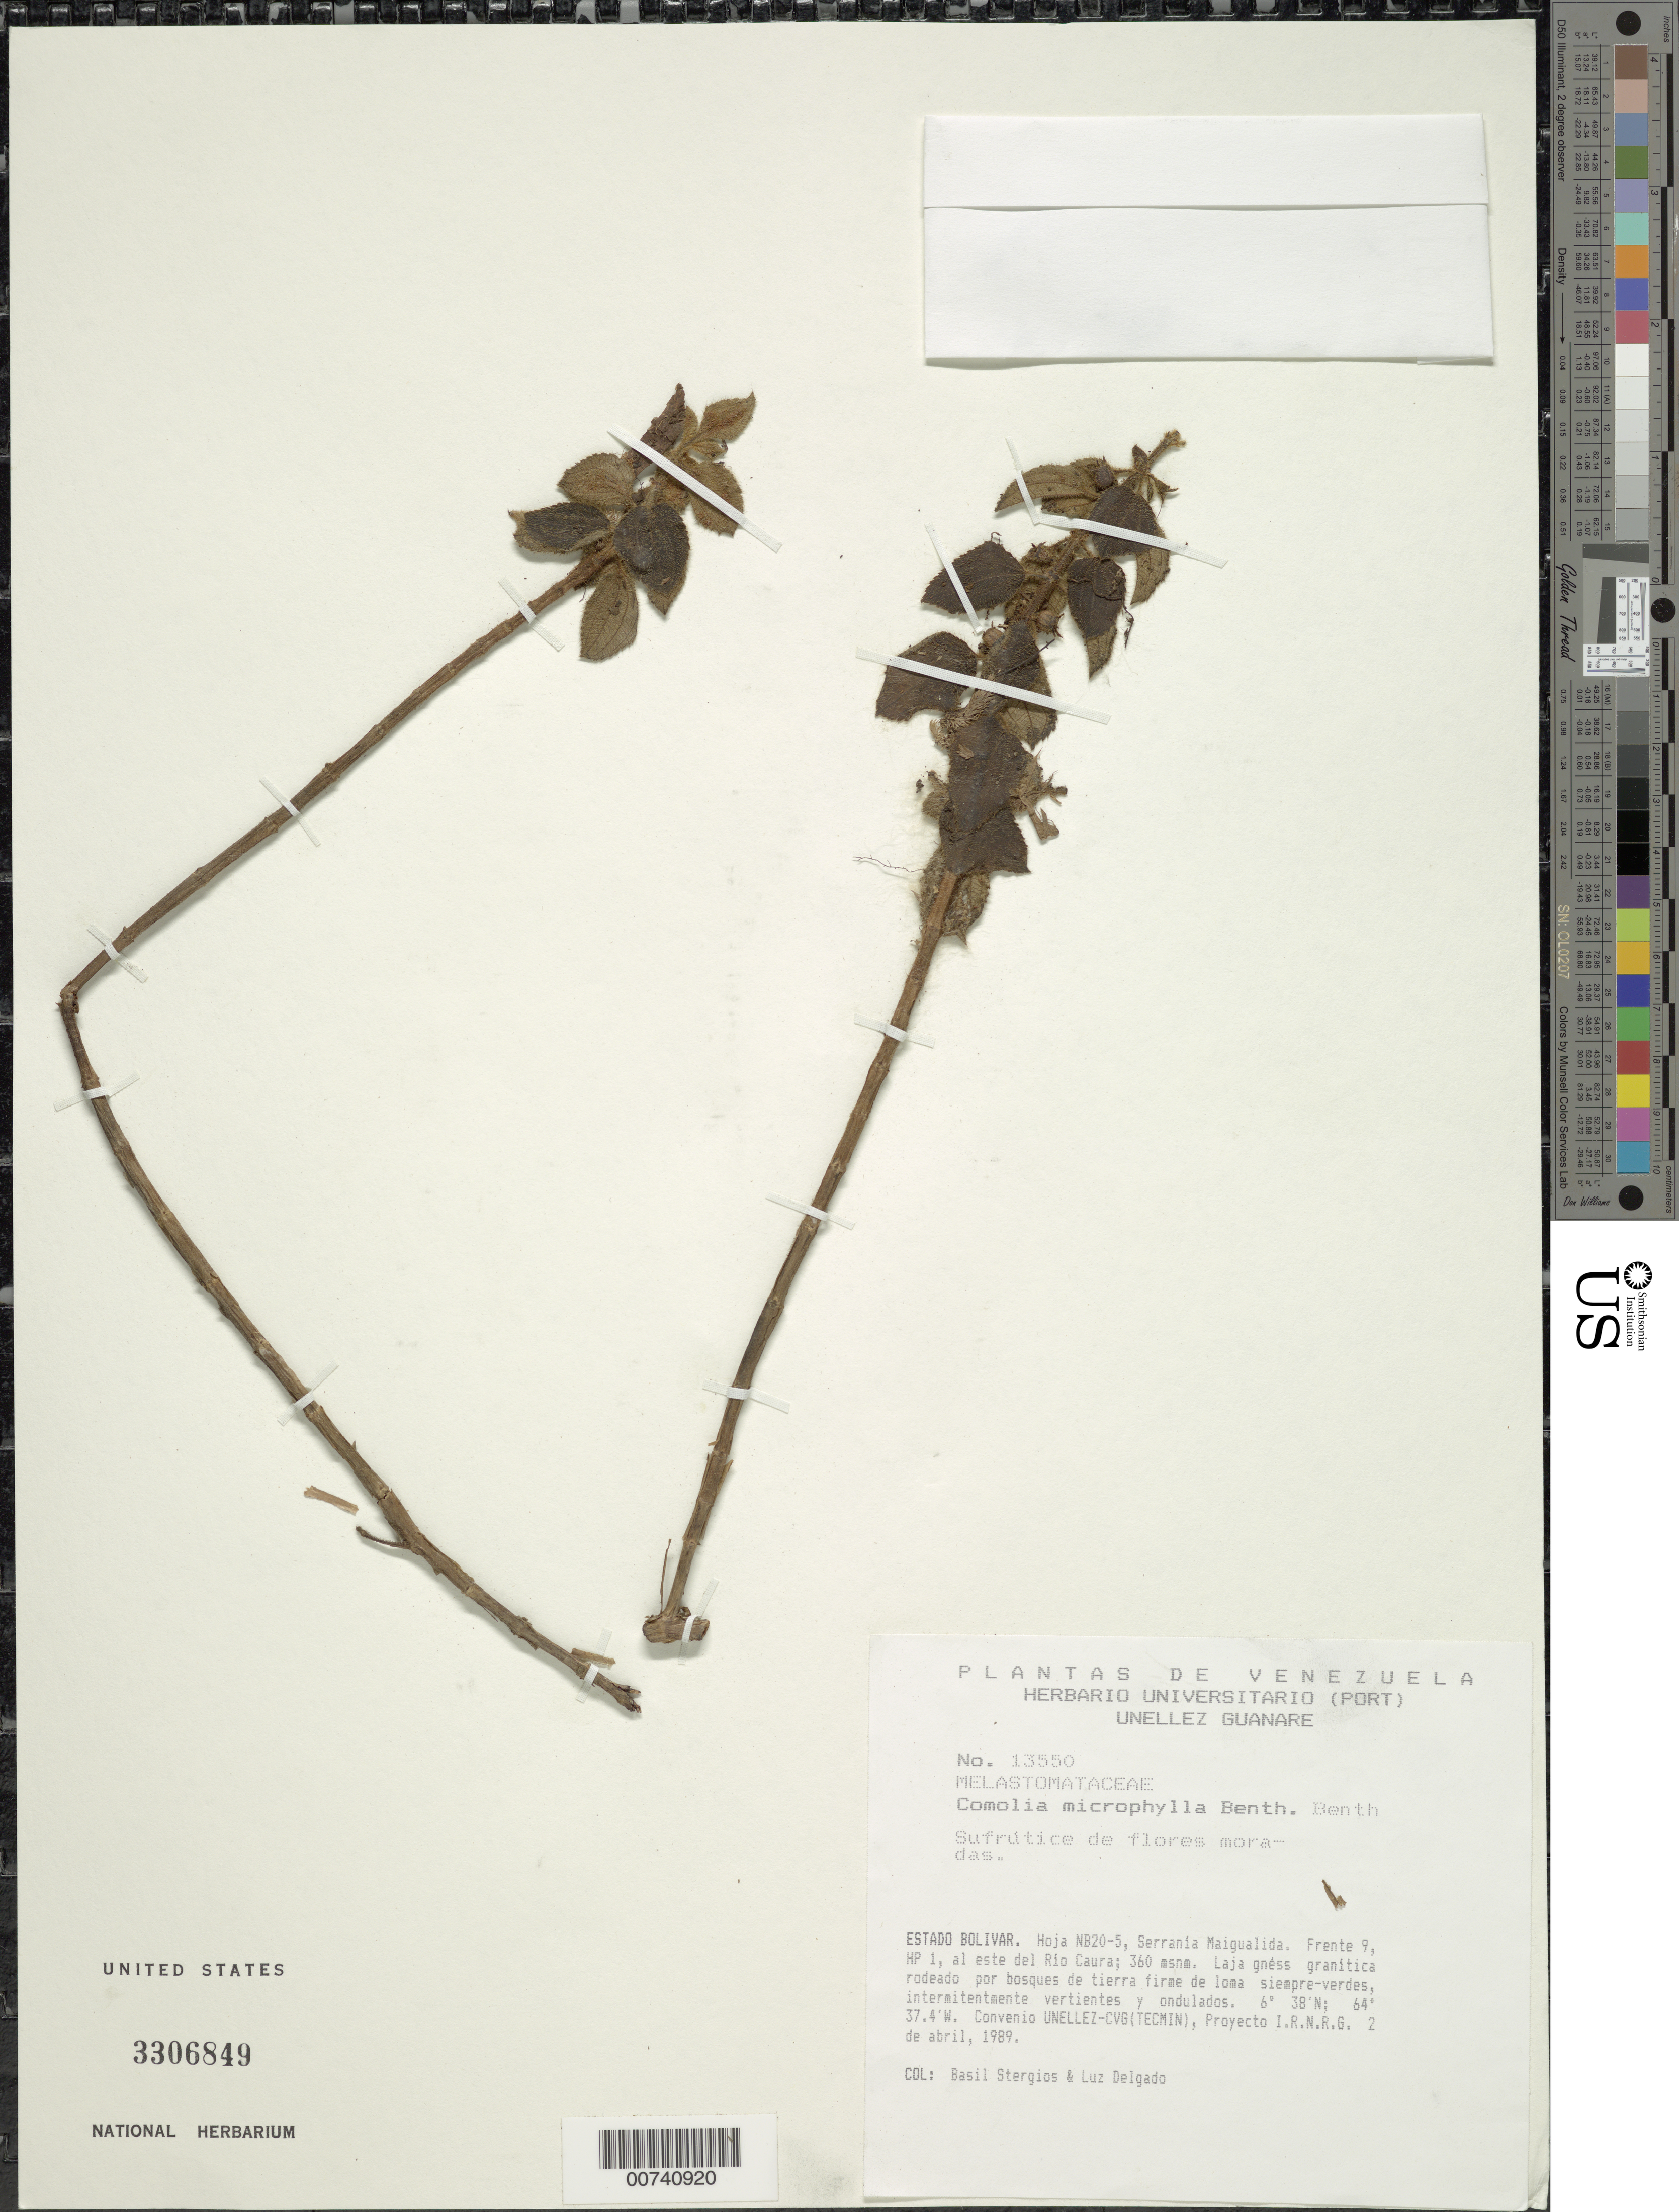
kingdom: Plantae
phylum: Tracheophyta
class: Magnoliopsida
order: Myrtales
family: Melastomataceae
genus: Comolia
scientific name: Comolia villosa var. glabrior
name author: Cogn.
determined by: Nunes da Silva, Diego, (RB), Jardim Botanico do Rio de Janeiro - Herbario (BRAZIL)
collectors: B. G. Stergios & L. Delgado V.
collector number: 13550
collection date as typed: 2-Apr-89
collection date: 1989-04-02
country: Venezuela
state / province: Bolívar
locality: Serrania Maigualida, E del río Caura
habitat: Laja gness granítica rodeado por bosques de tierra firme de loma siempre-verdes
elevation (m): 360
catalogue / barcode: US 3306849